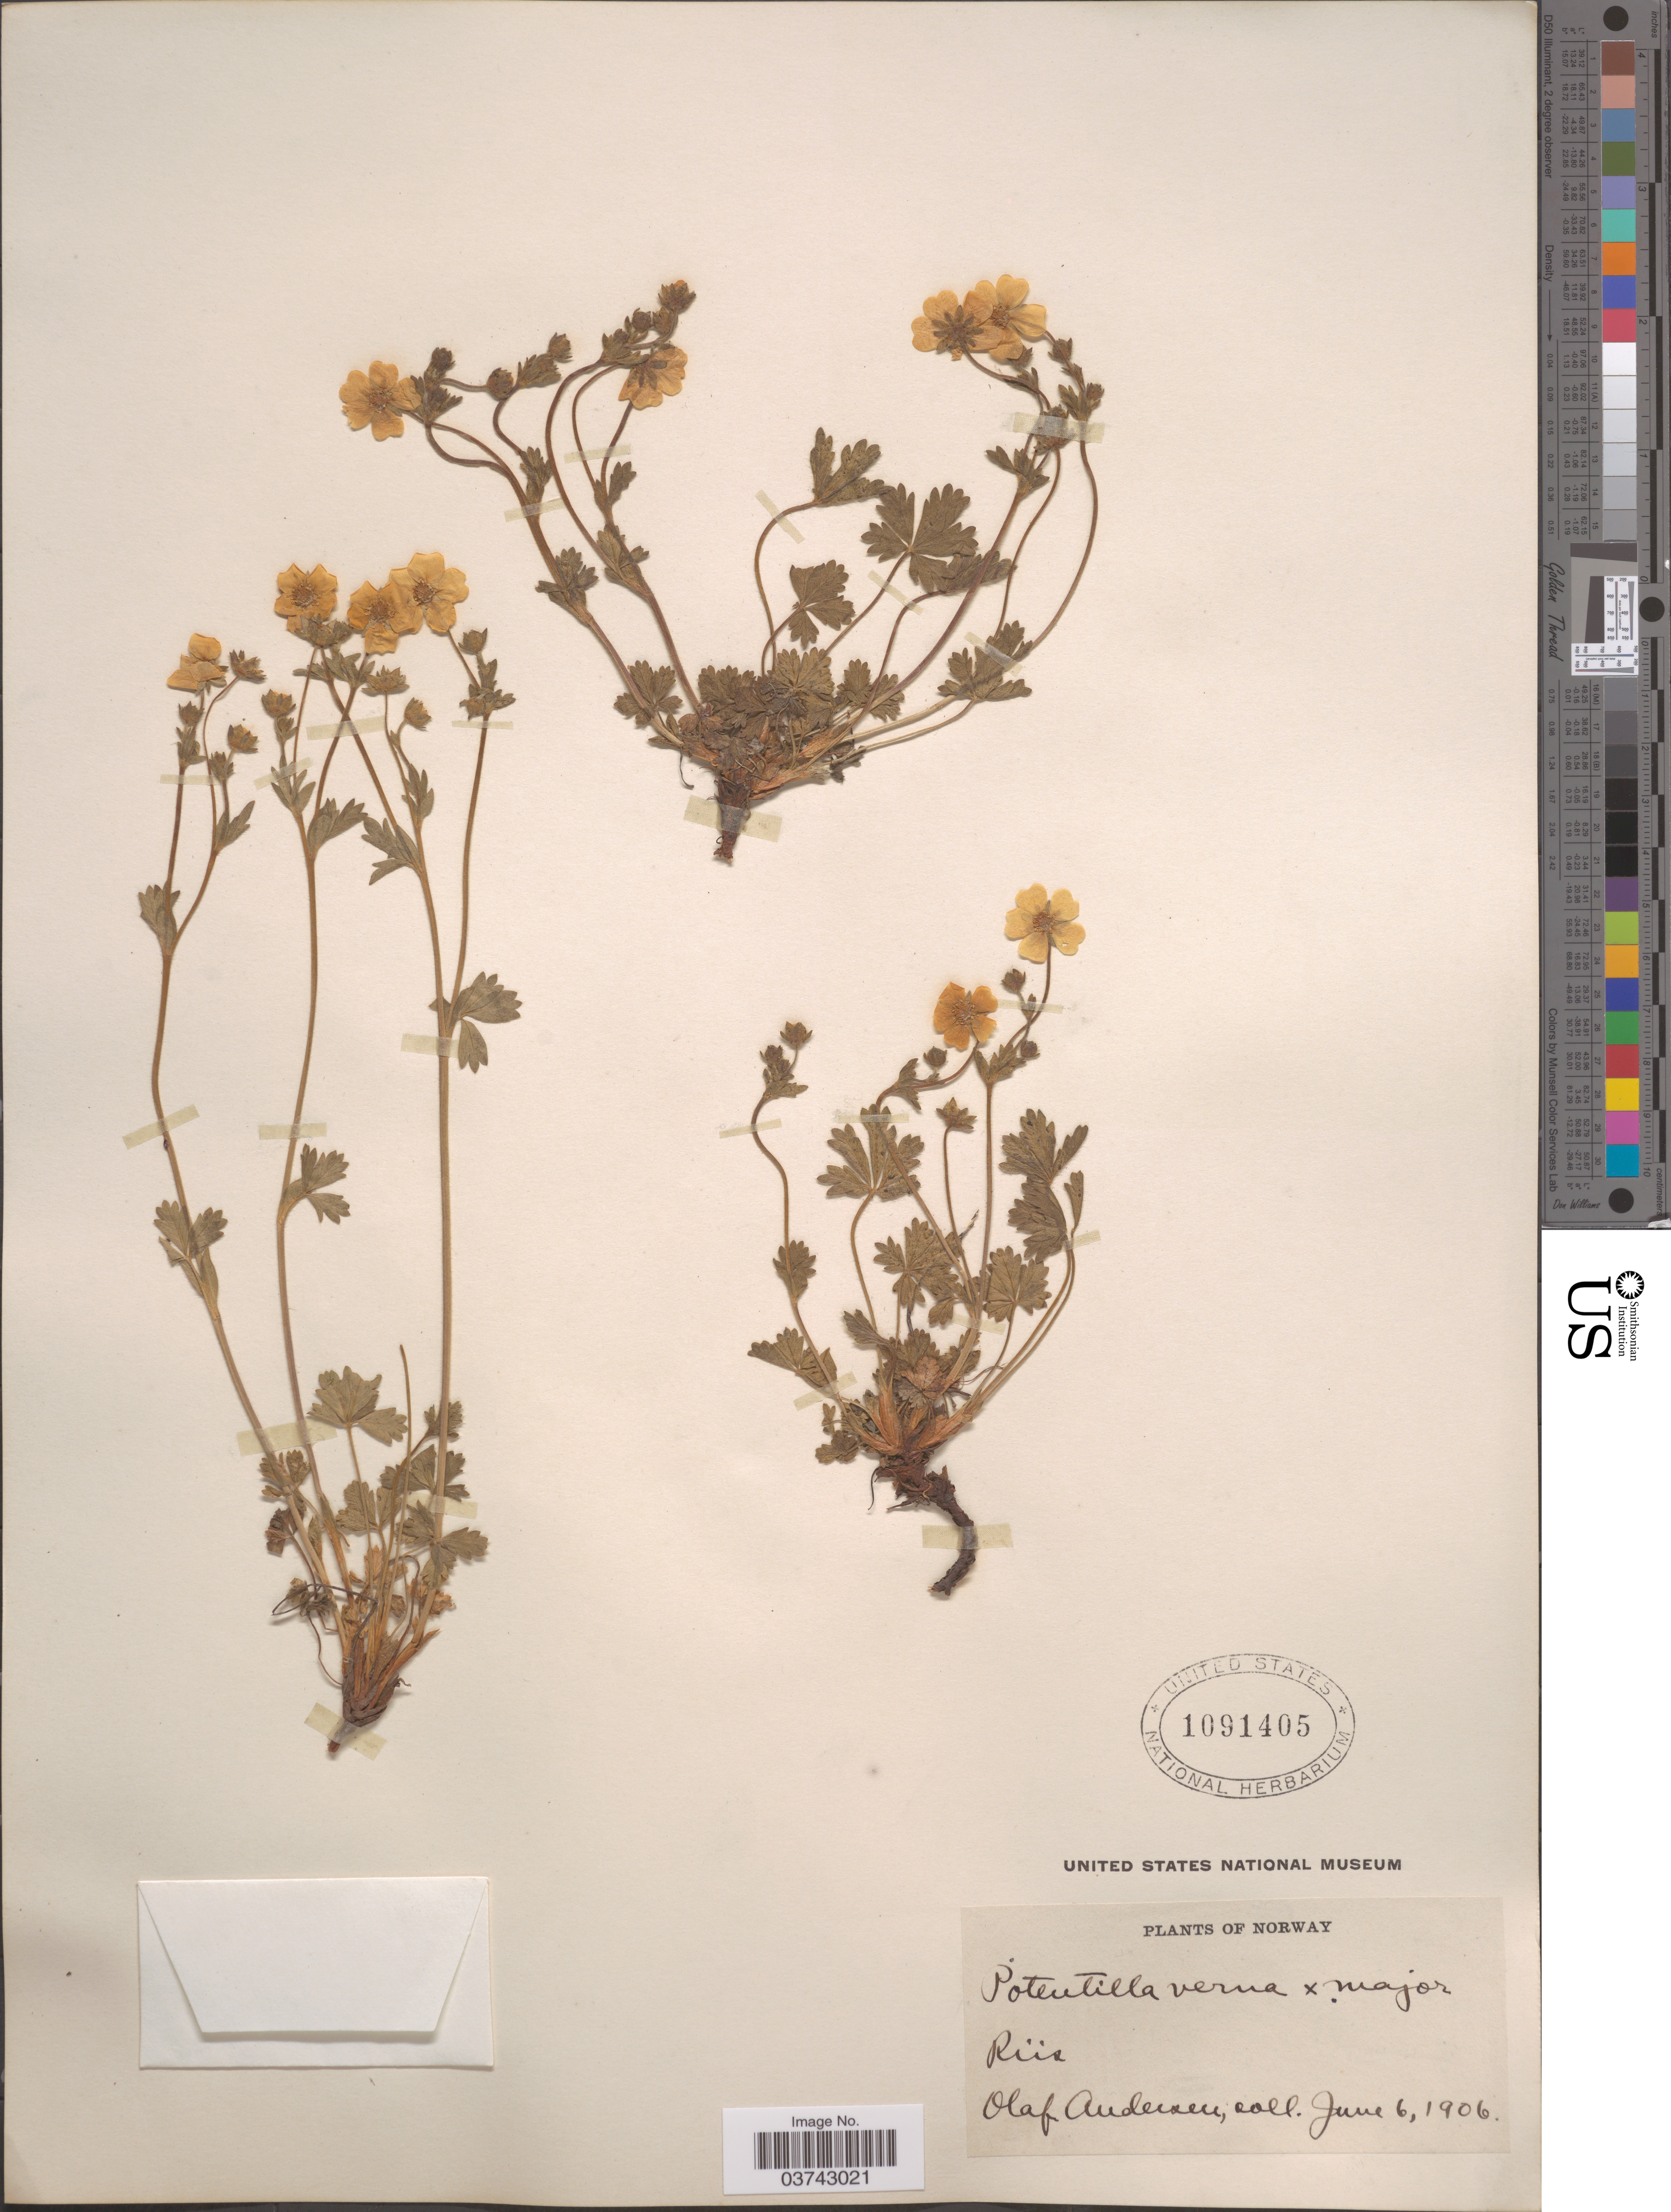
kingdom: Plantae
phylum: Tracheophyta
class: Magnoliopsida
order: Rosales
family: Rosaceae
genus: Potentilla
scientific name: Potentilla verna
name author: L.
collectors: O. Anderson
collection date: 1906-06-06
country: Norway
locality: Rüs.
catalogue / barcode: US 1091405